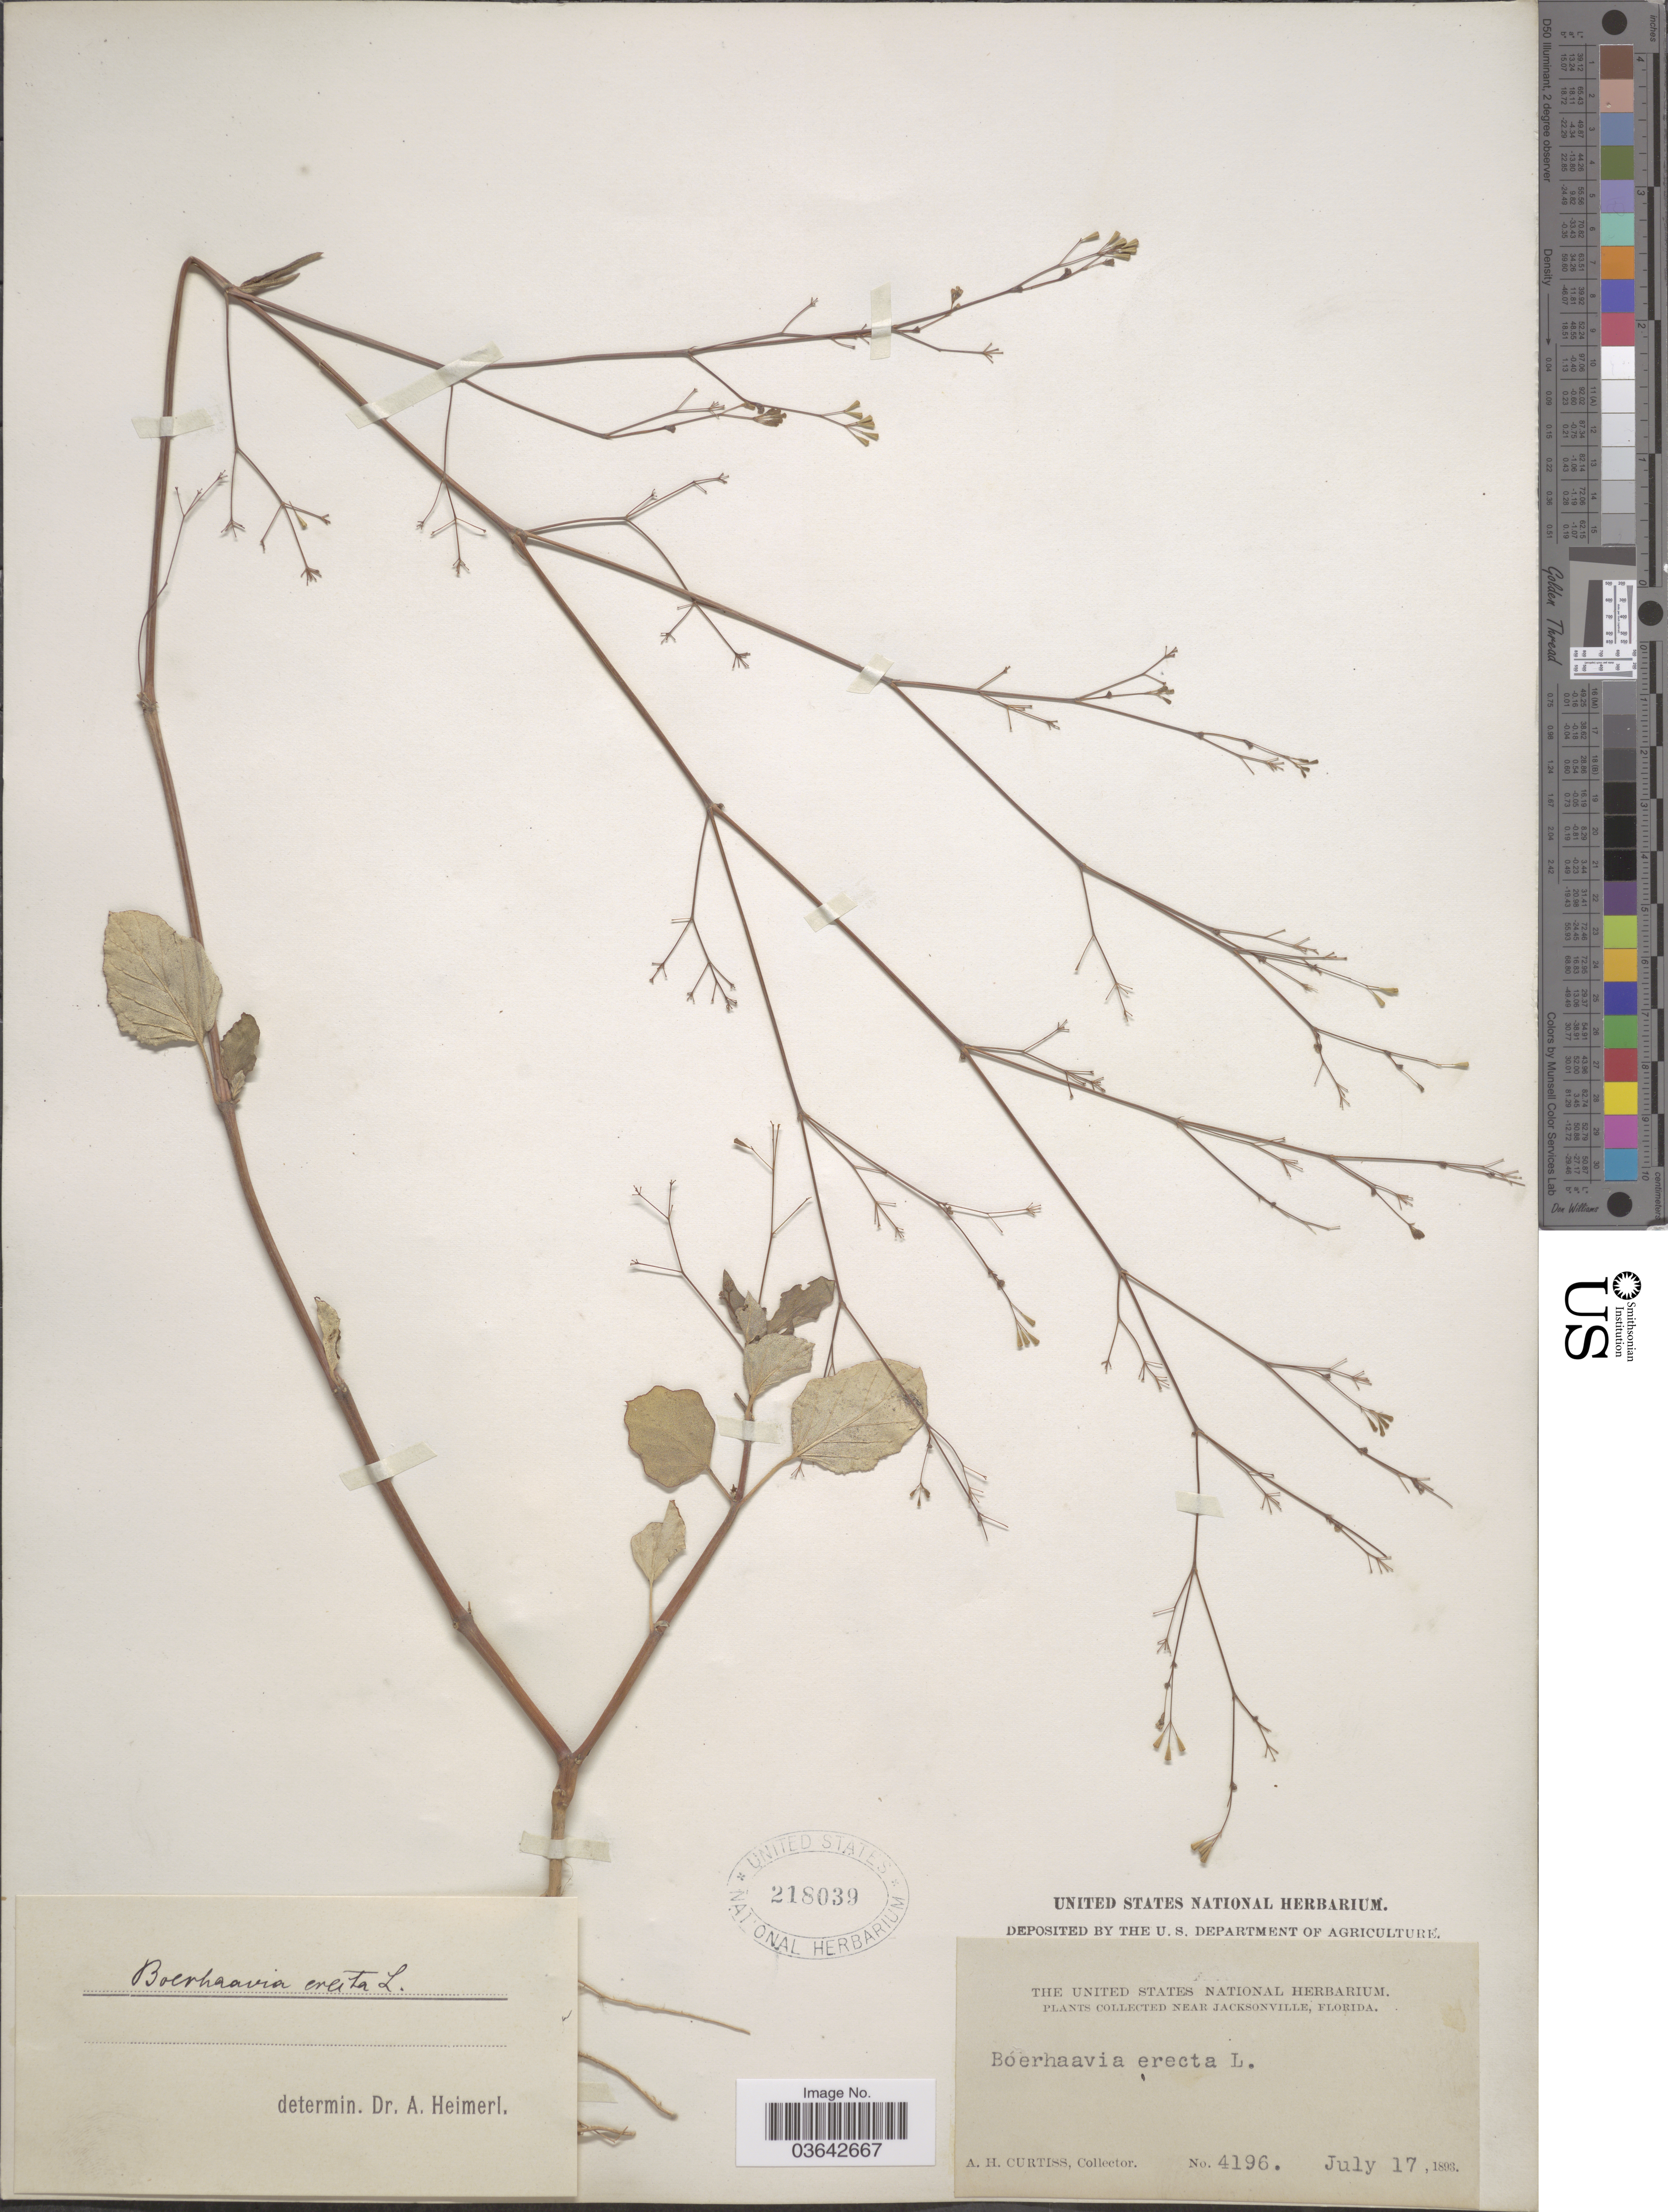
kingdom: Plantae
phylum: Tracheophyta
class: Magnoliopsida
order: Caryophyllales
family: Nyctaginaceae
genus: Boerhavia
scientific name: Boerhavia erecta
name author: L.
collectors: A. H. Curtiss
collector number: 4196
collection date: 1893-07-17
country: United States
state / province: Florida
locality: Near Jacksonville.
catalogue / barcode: US 218039